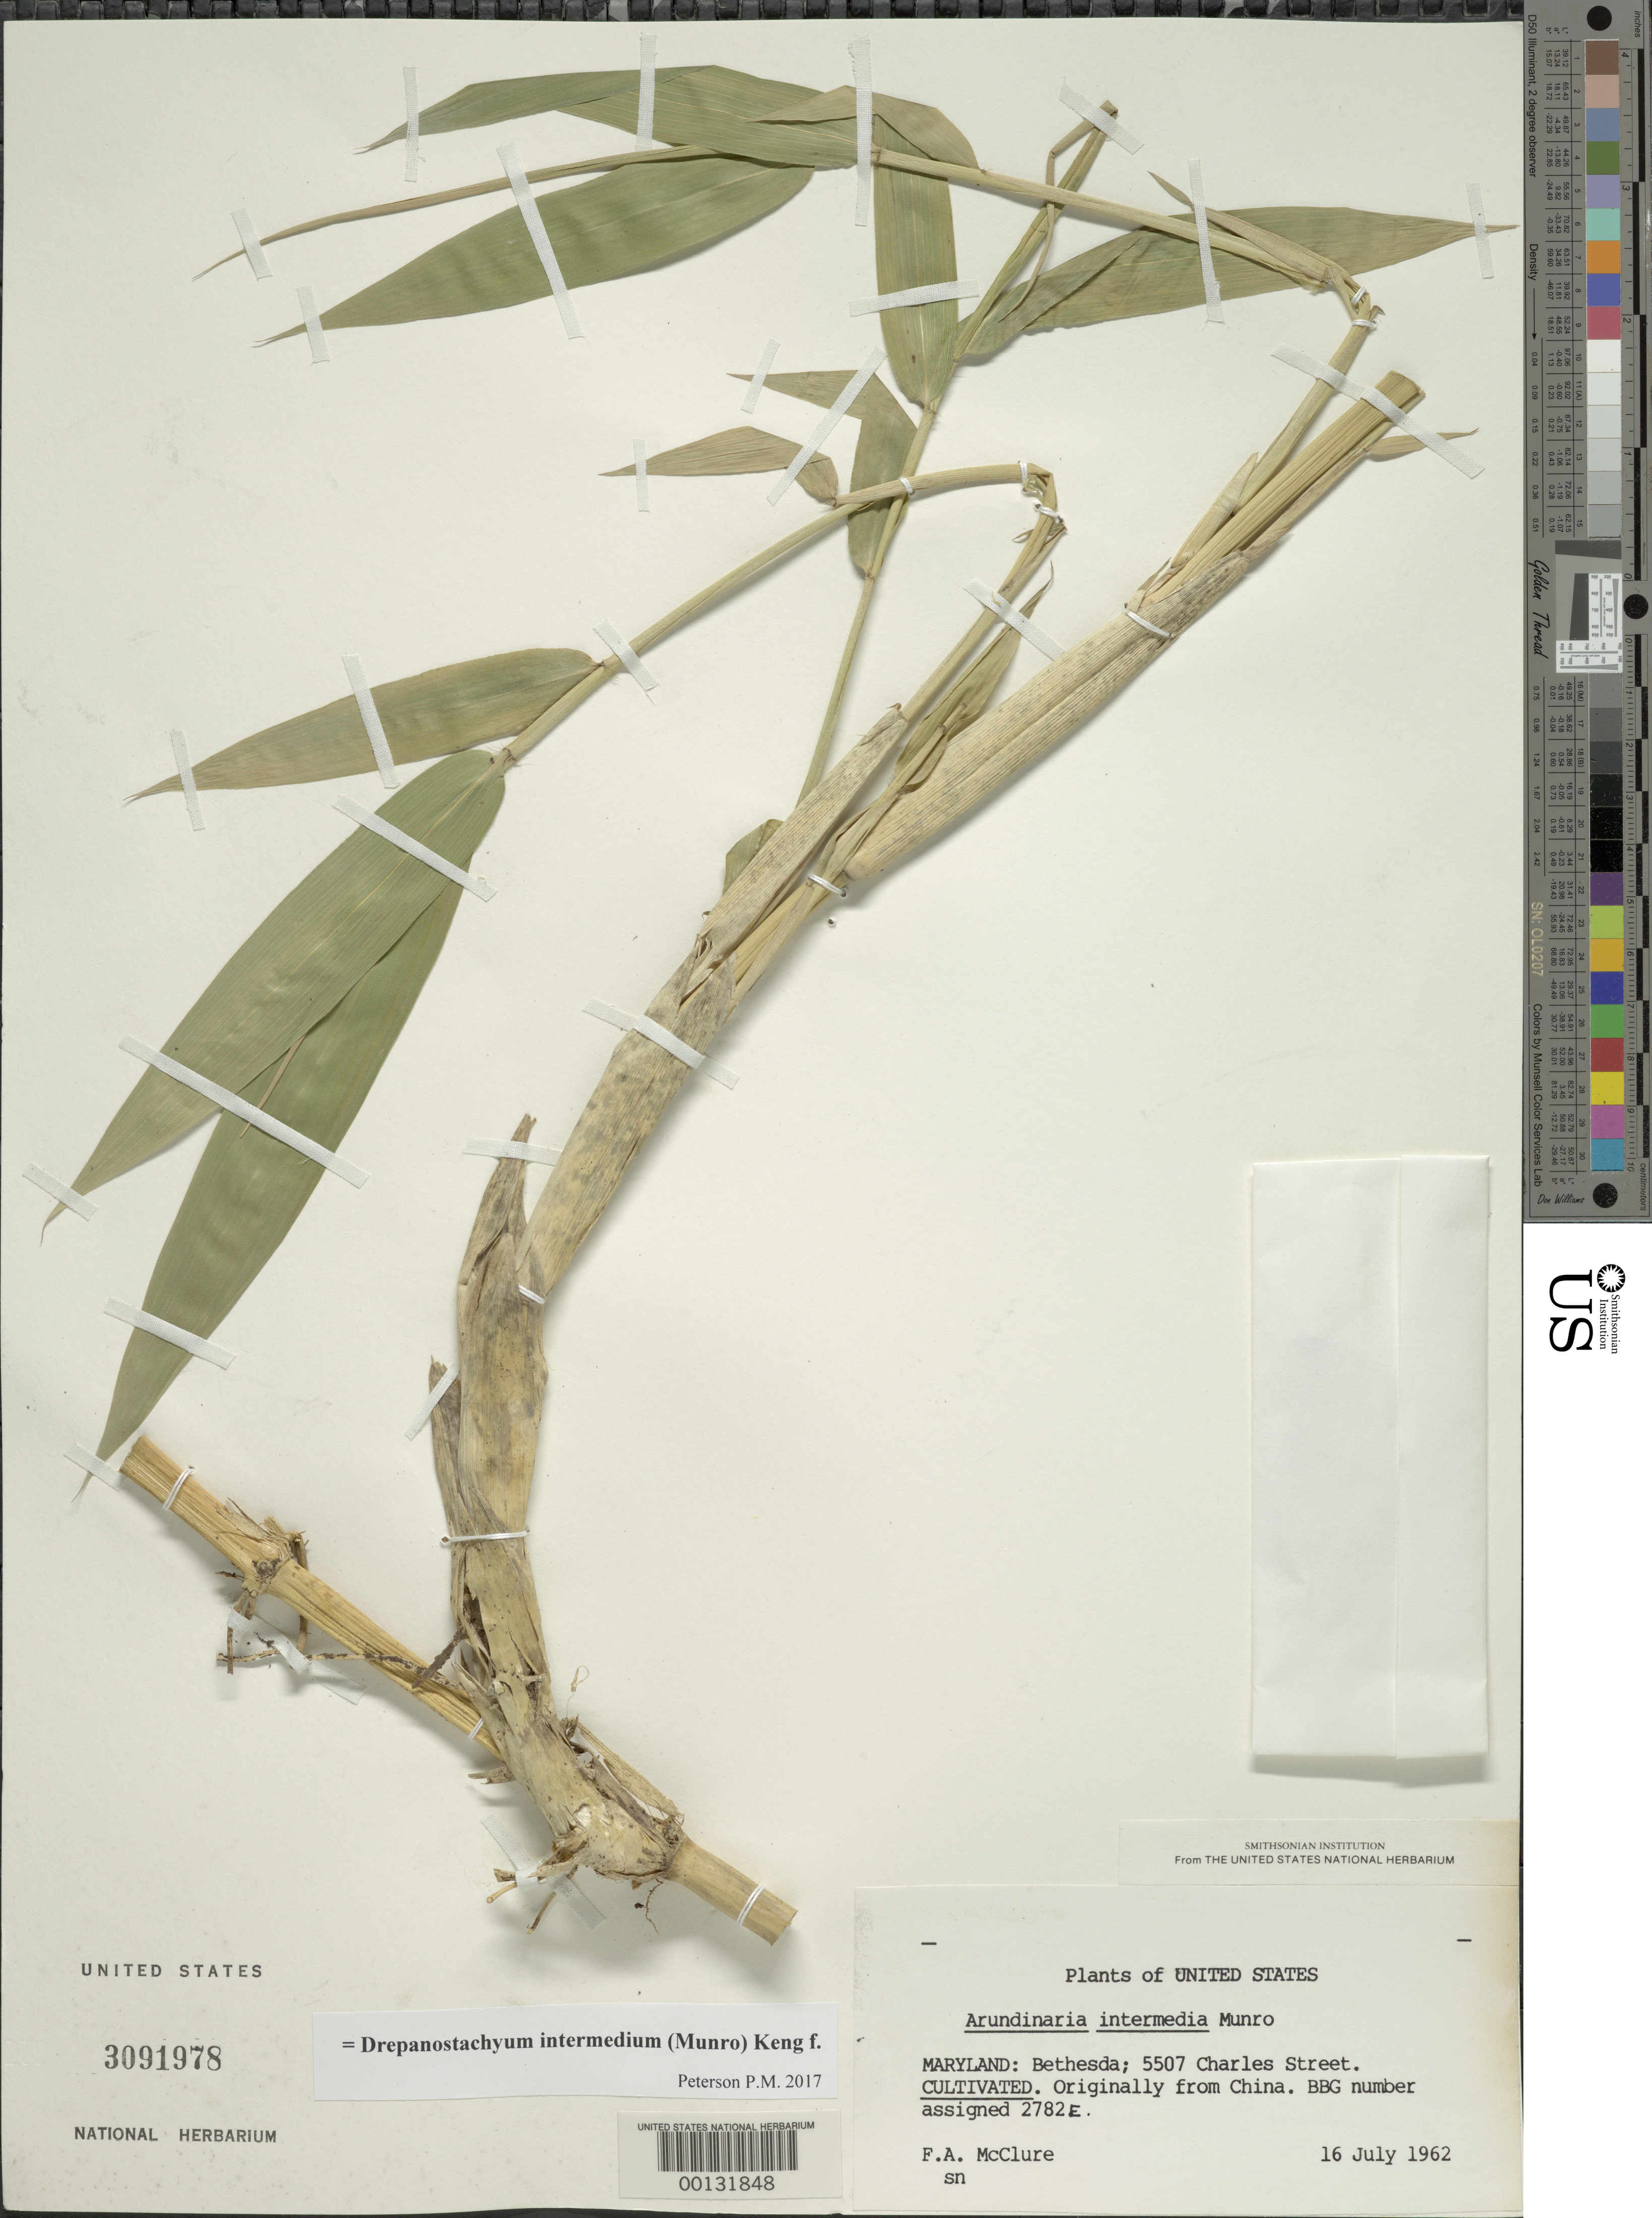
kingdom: Plantae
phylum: Tracheophyta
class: Liliopsida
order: Poales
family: Poaceae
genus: Drepanostachyum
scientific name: Drepanostachyum intermedium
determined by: Poaceae Reorganization Project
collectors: F. A. McClure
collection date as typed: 16 Jul 1962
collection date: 1962-07-16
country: United States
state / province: Maryland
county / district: Montgomery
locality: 5507 Charles Street, Bethesda (McClure's garden)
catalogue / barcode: US 3091978